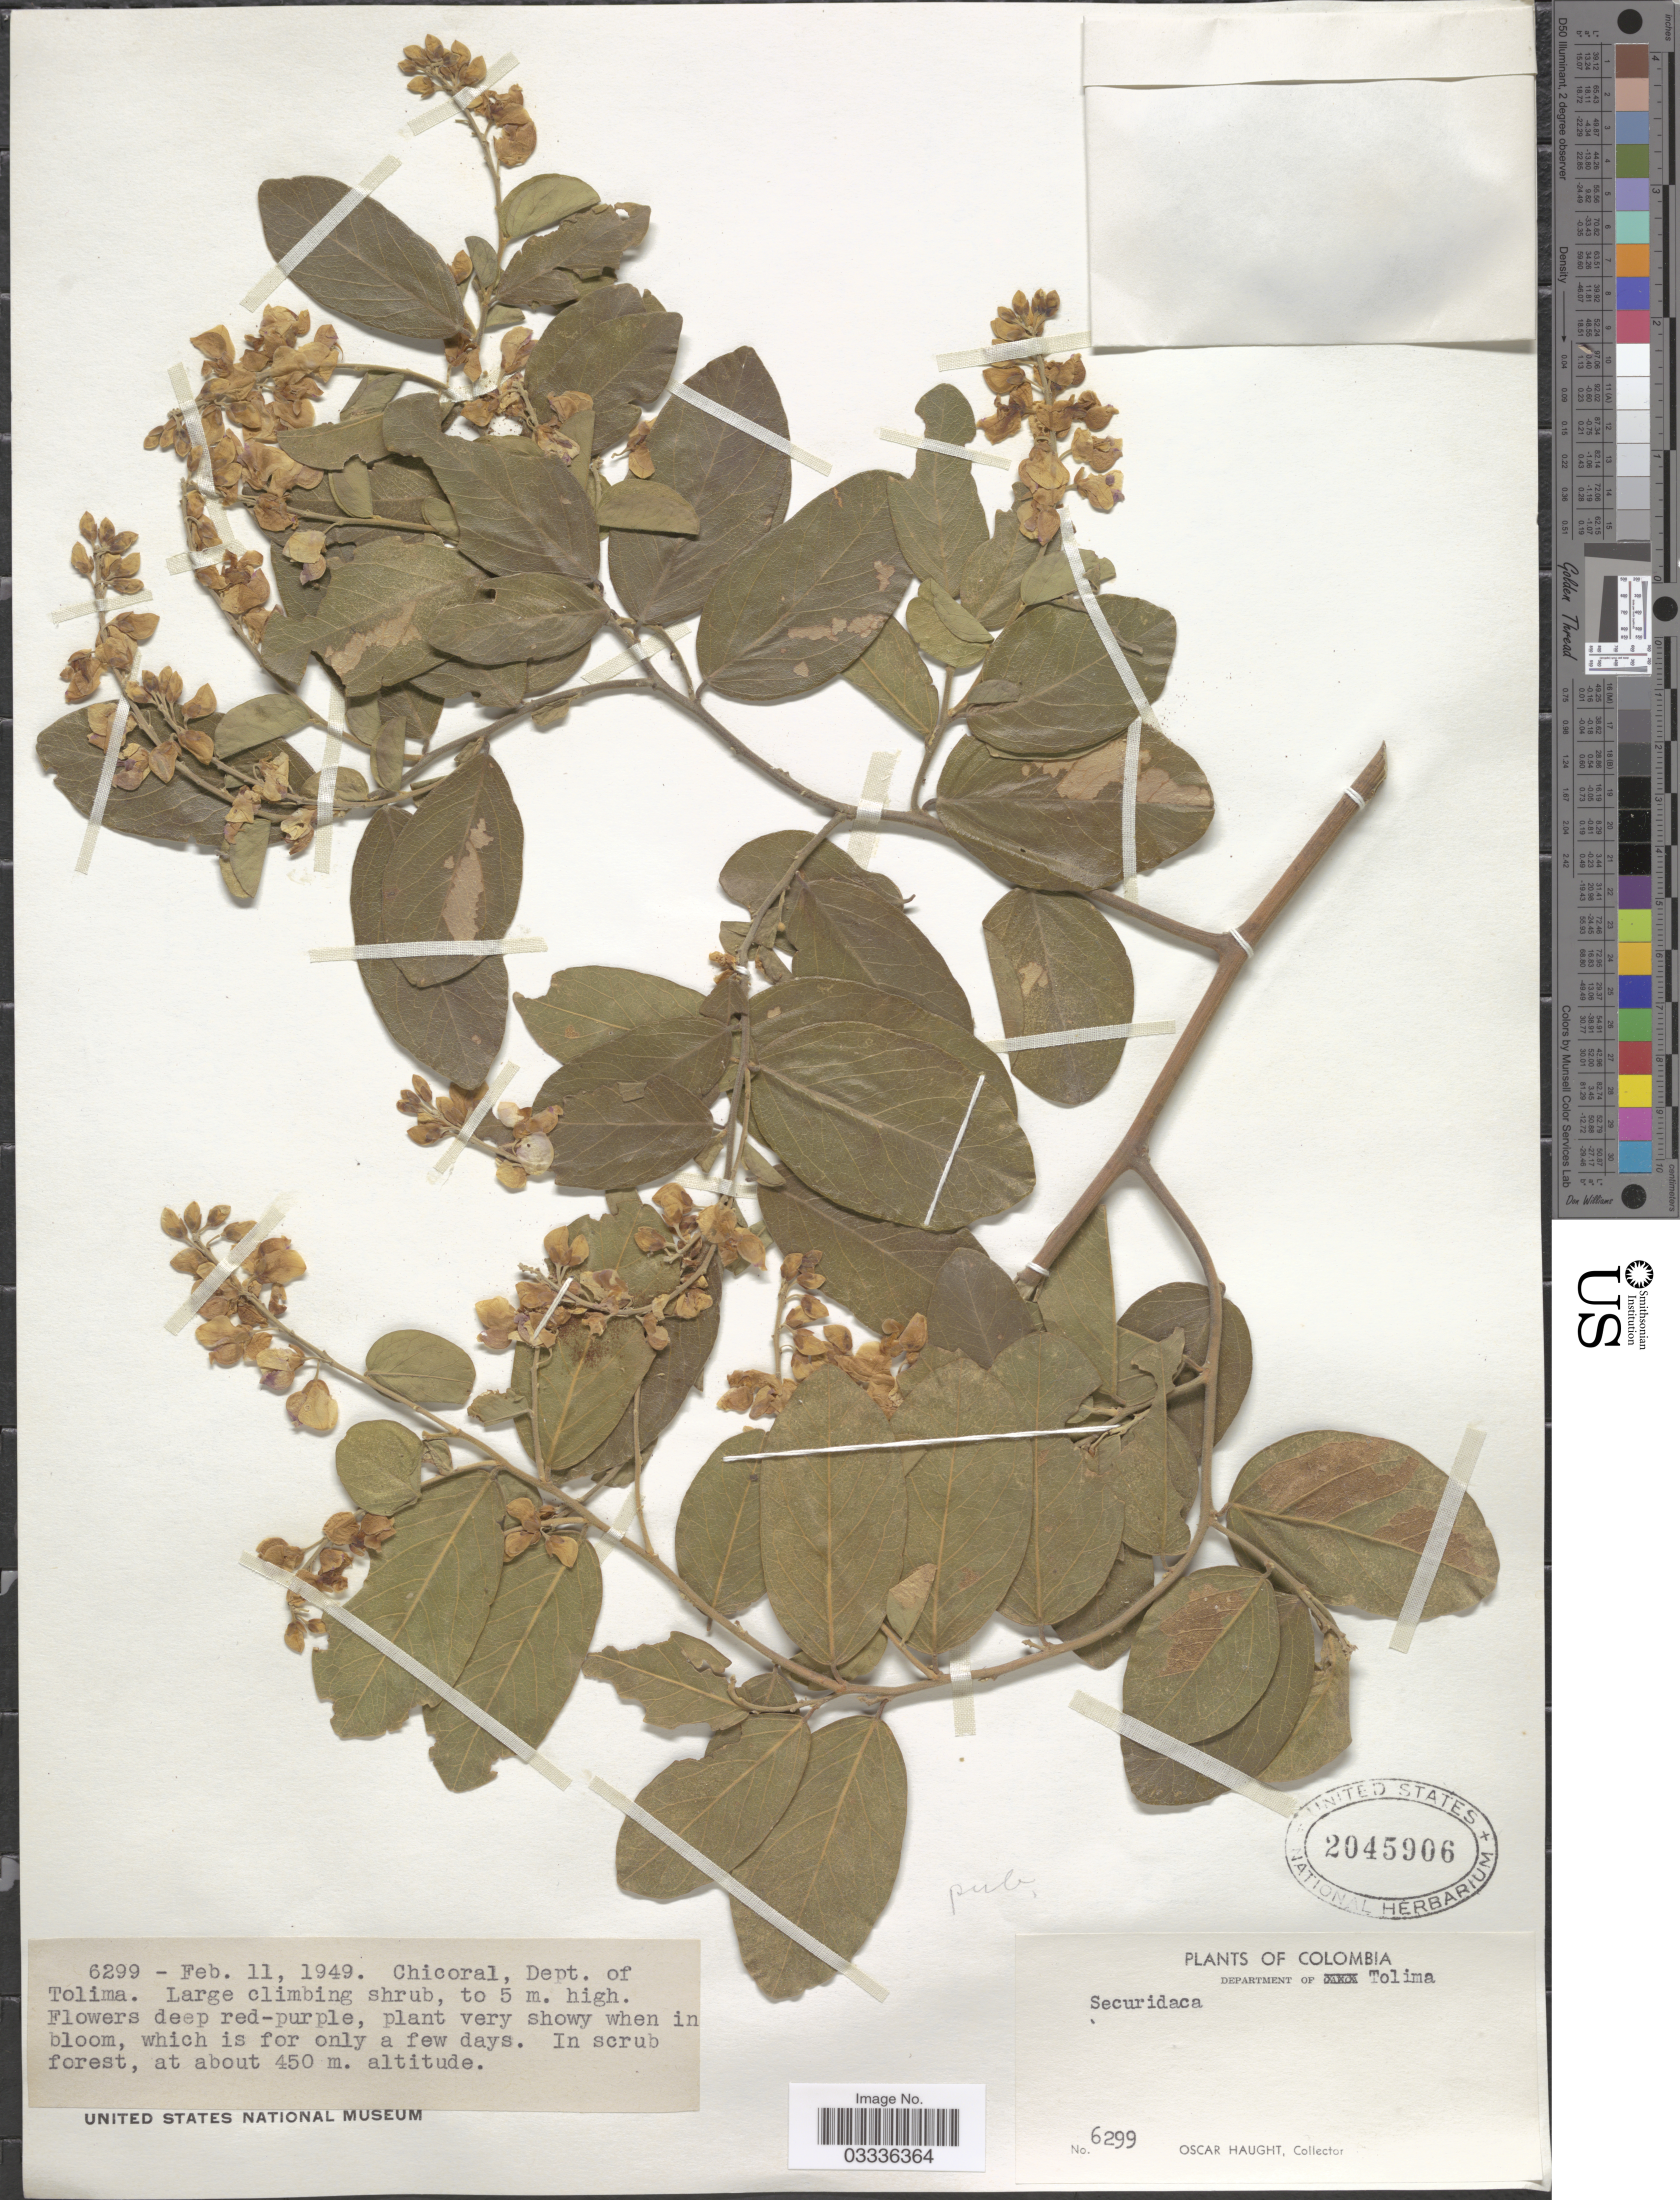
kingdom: Plantae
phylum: Tracheophyta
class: Magnoliopsida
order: Fabales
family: Polygalaceae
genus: Securidaca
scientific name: Securidaca coriacea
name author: Bonpl. ex Steud.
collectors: O. Haught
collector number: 6299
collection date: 1949-02-11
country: Colombia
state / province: Tolima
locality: Chicoral, Dept. of Tolima.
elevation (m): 450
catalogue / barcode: US 2045906